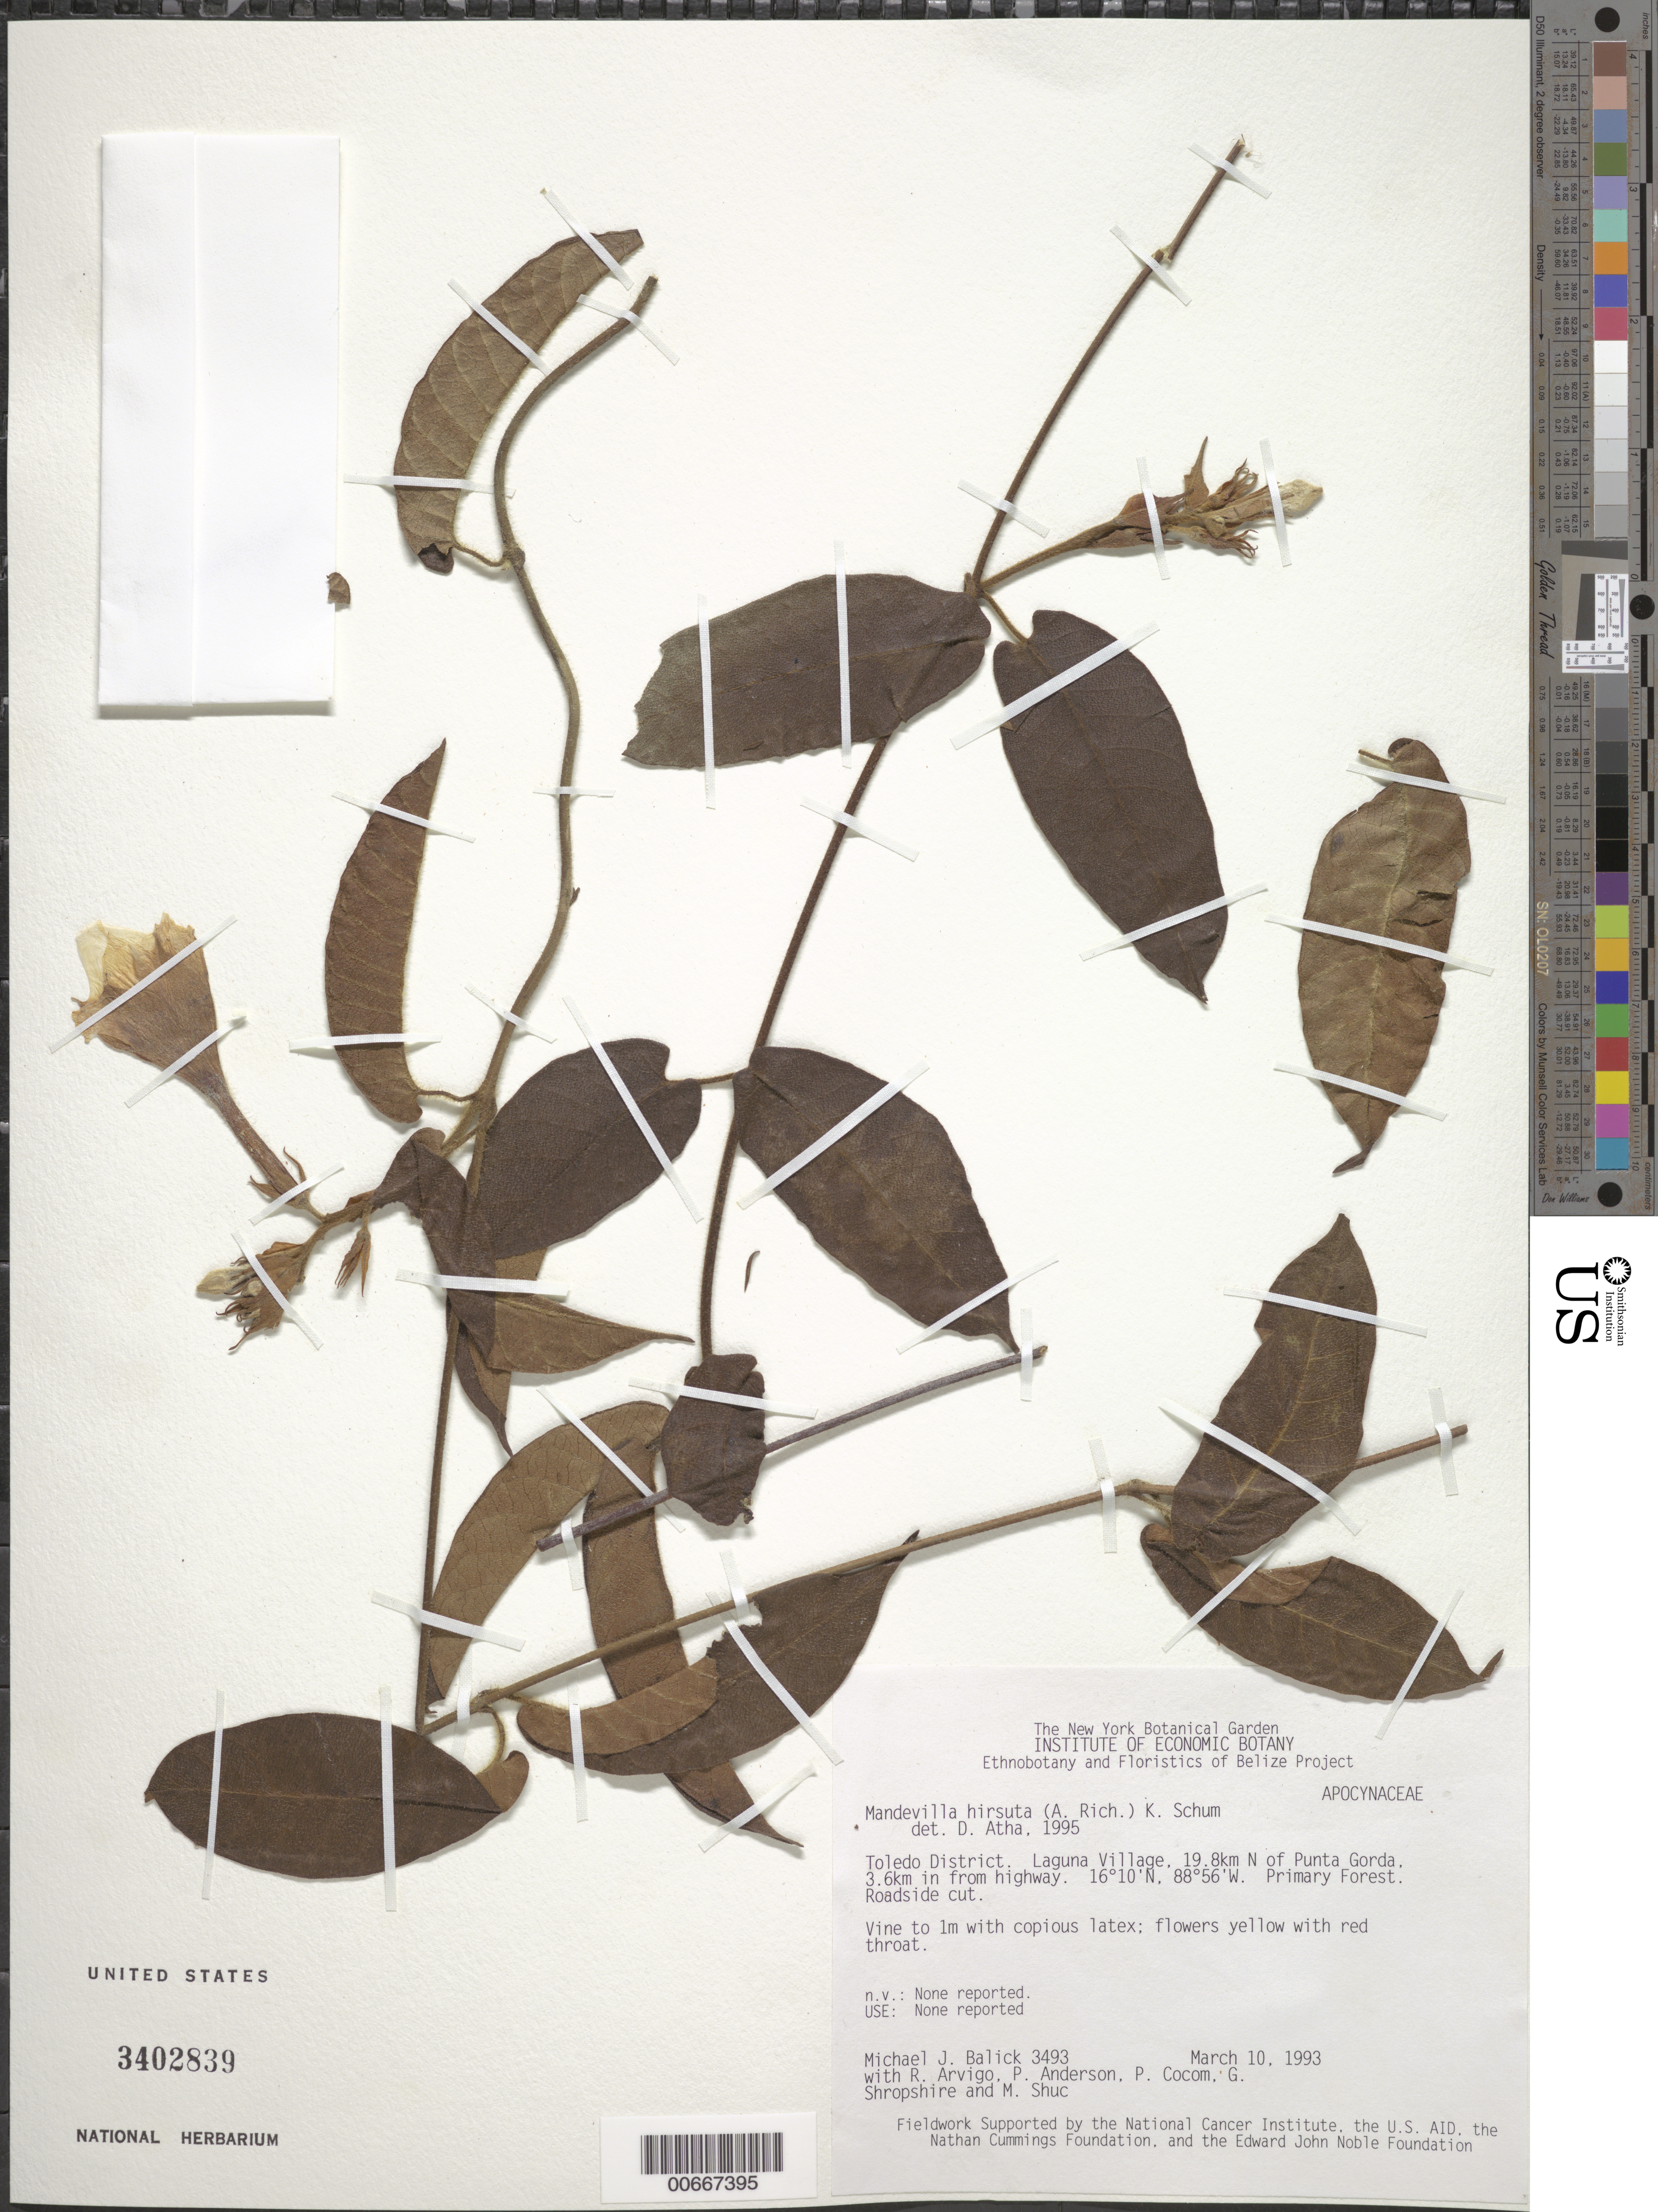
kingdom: Plantae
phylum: Tracheophyta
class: Magnoliopsida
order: Gentianales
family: Apocynaceae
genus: Mandevilla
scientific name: Mandevilla hirsuta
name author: (Rich.) K. Schum.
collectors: M. J. Balick, R. Arvigo, P. Anderson, P. Cocom & et al.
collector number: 3493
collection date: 1993-03-10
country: Belize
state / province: Toledo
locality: Toledo District. Laguna Village. 19.8km N of Punta Gorda, 3.6km in from highway.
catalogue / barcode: US 3402839